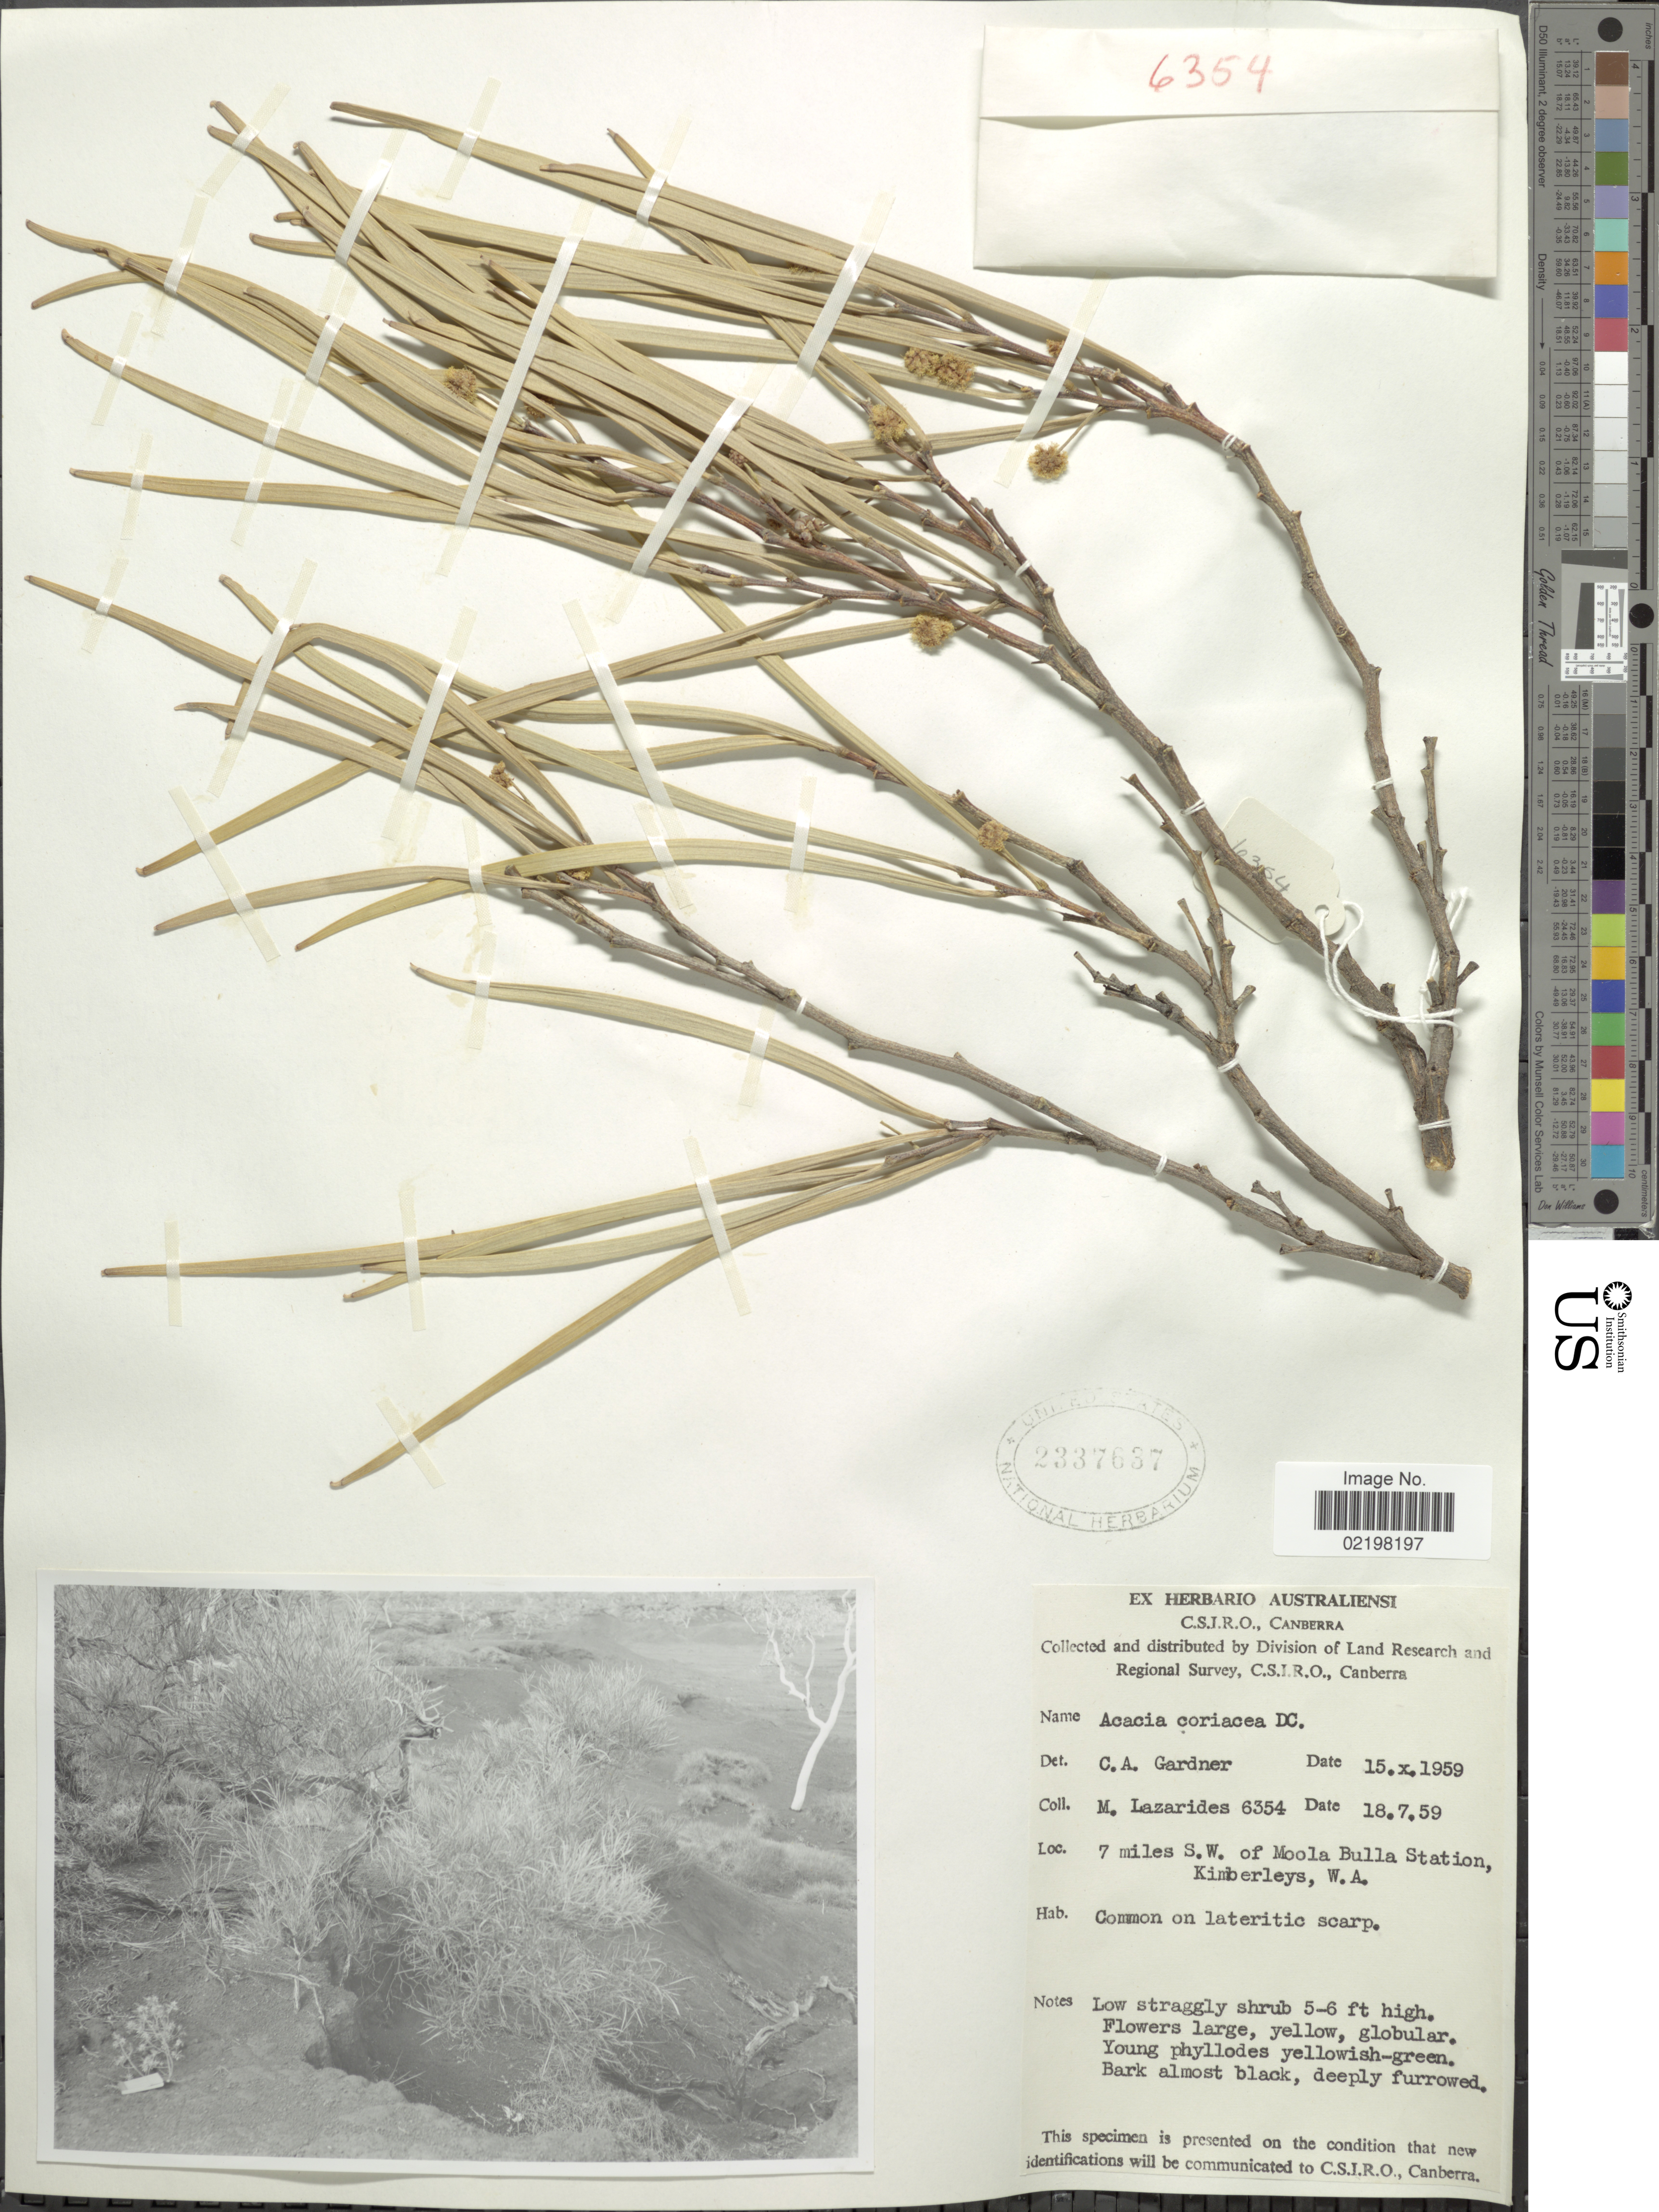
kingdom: Plantae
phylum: Tracheophyta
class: Magnoliopsida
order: Fabales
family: Fabaceae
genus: Acacia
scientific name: Acacia coriacea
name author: DC.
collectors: M. Lazarides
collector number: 6354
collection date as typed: Transcribed d/m/y: 18/7/59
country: Australia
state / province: Western Australia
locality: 7 miles S.W. of Moola BUlla Station, Kimberleys, W.A.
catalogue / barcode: US 2337637